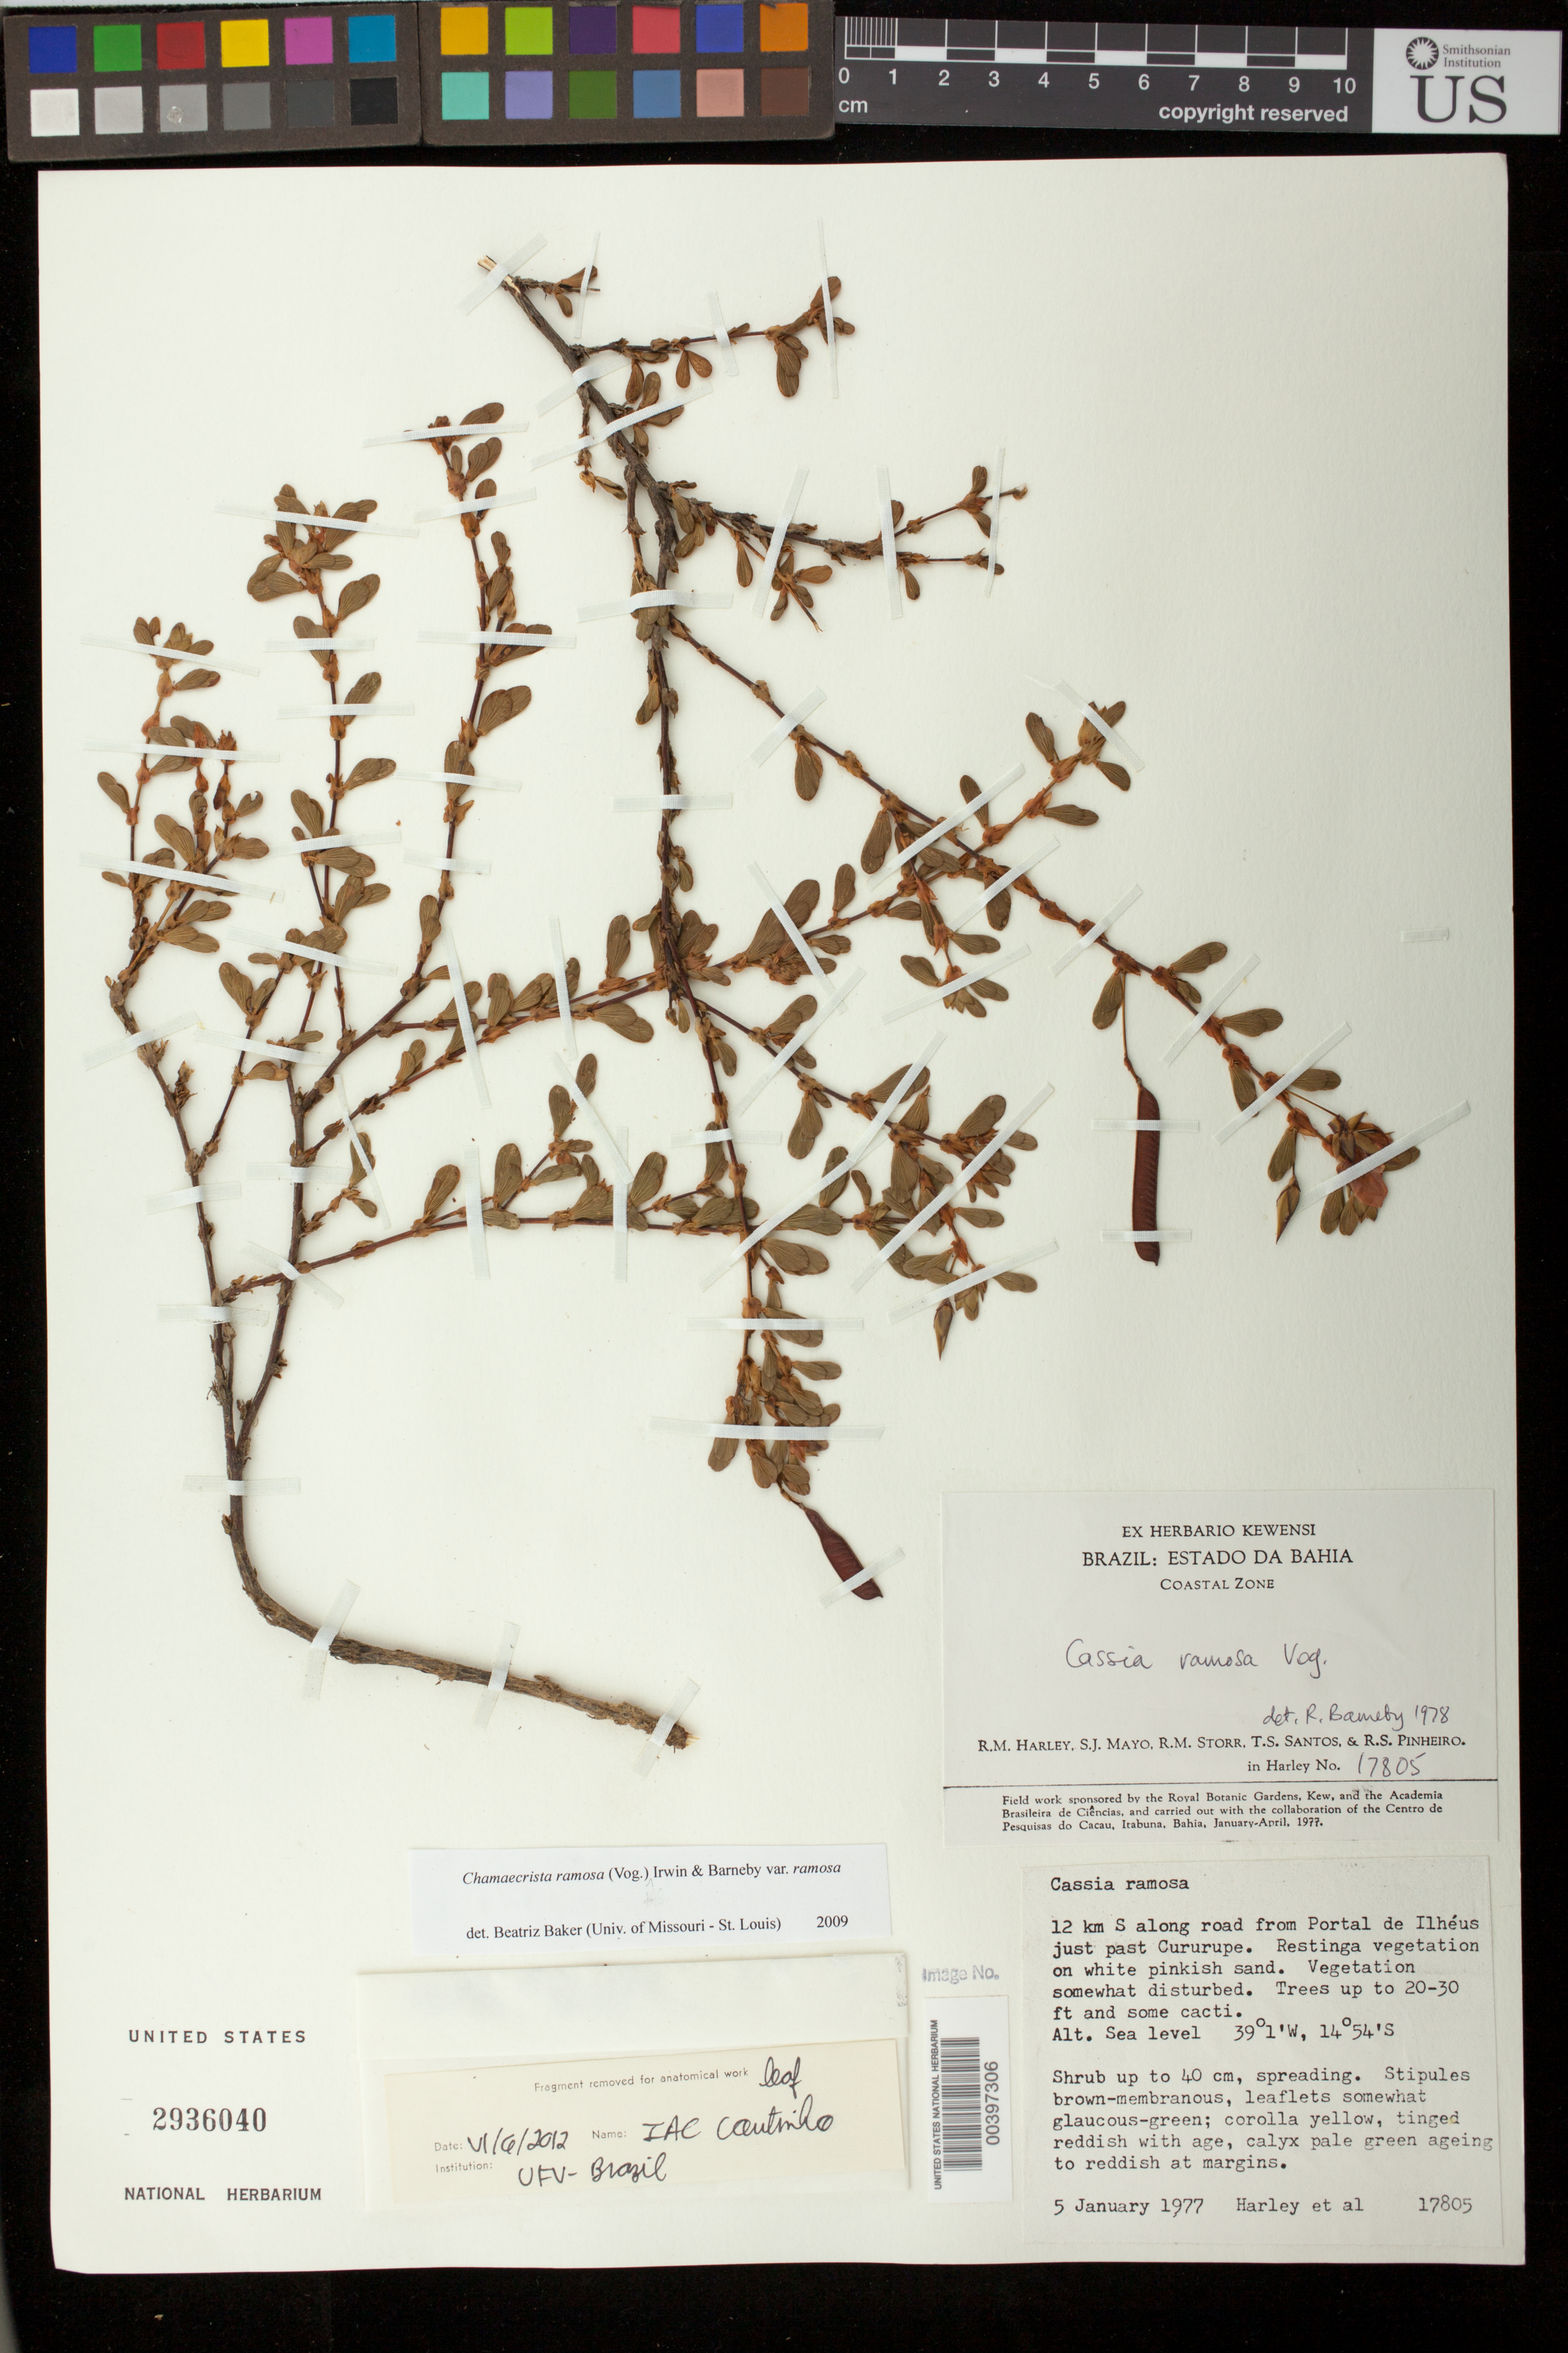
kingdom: Plantae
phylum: Tracheophyta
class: Magnoliopsida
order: Fabales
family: Fabaceae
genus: Chamaecrista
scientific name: Chamaecrista ramosa var. ramosa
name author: (Vogel) H.S. Irwin & Barneby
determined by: Baker, Beatriz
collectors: R. M. Harley, S. J. Mayo, R. M. Storr, T. S. Santos & R. S. Pinheiro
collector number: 17805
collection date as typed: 05 Jan 1977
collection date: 1977-01-05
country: Brazil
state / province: Bahia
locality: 12 km S along road from Portal to Ilheus just past Cururupe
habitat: Restinga vegetation on white pinkish sand; vegetation somewhat disturbed. Trees up to 20-30 ft and some cacti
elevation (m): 0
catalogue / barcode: US 2936040